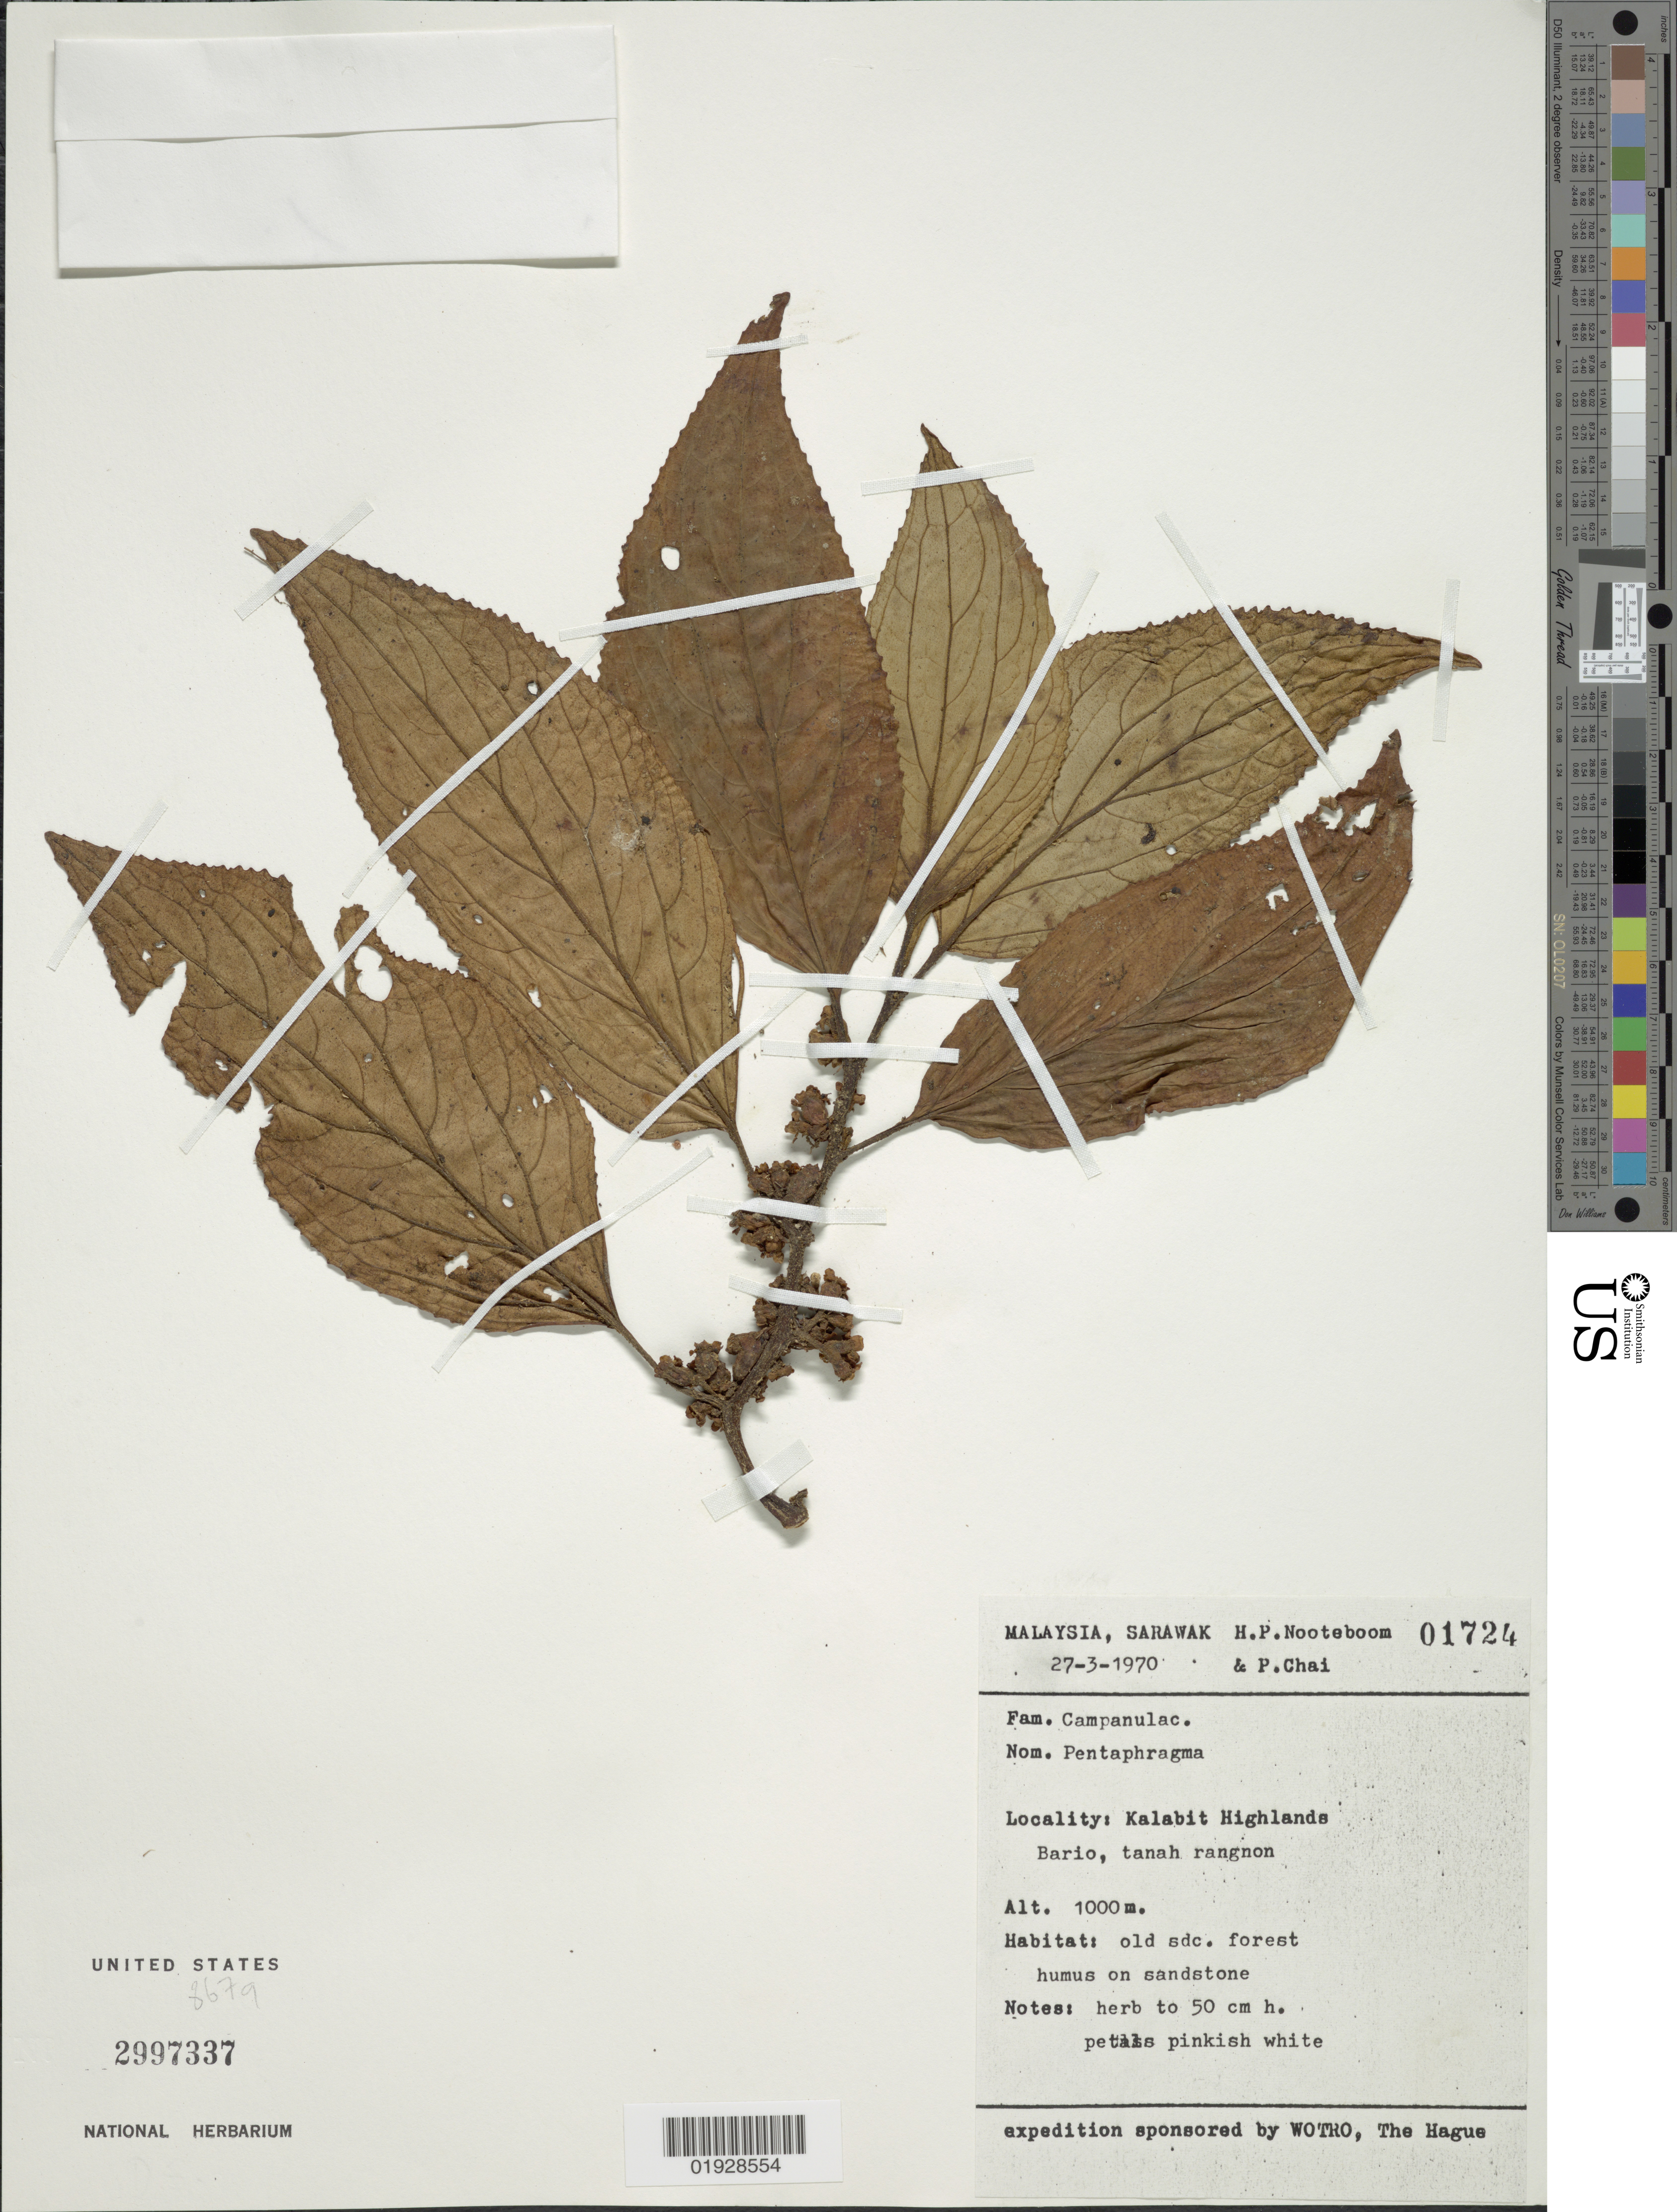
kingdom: Plantae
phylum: Tracheophyta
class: Magnoliopsida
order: Asterales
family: Pentaphragmataceae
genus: Pentaphragma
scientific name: Pentaphragma sp.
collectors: H. P. Nooteboom & P. Chai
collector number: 01724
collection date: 1970-03-27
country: Malaysia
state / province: Sarawak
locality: Kalabit Highlands, Bario, tannah rangnon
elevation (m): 1000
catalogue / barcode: US 2997337